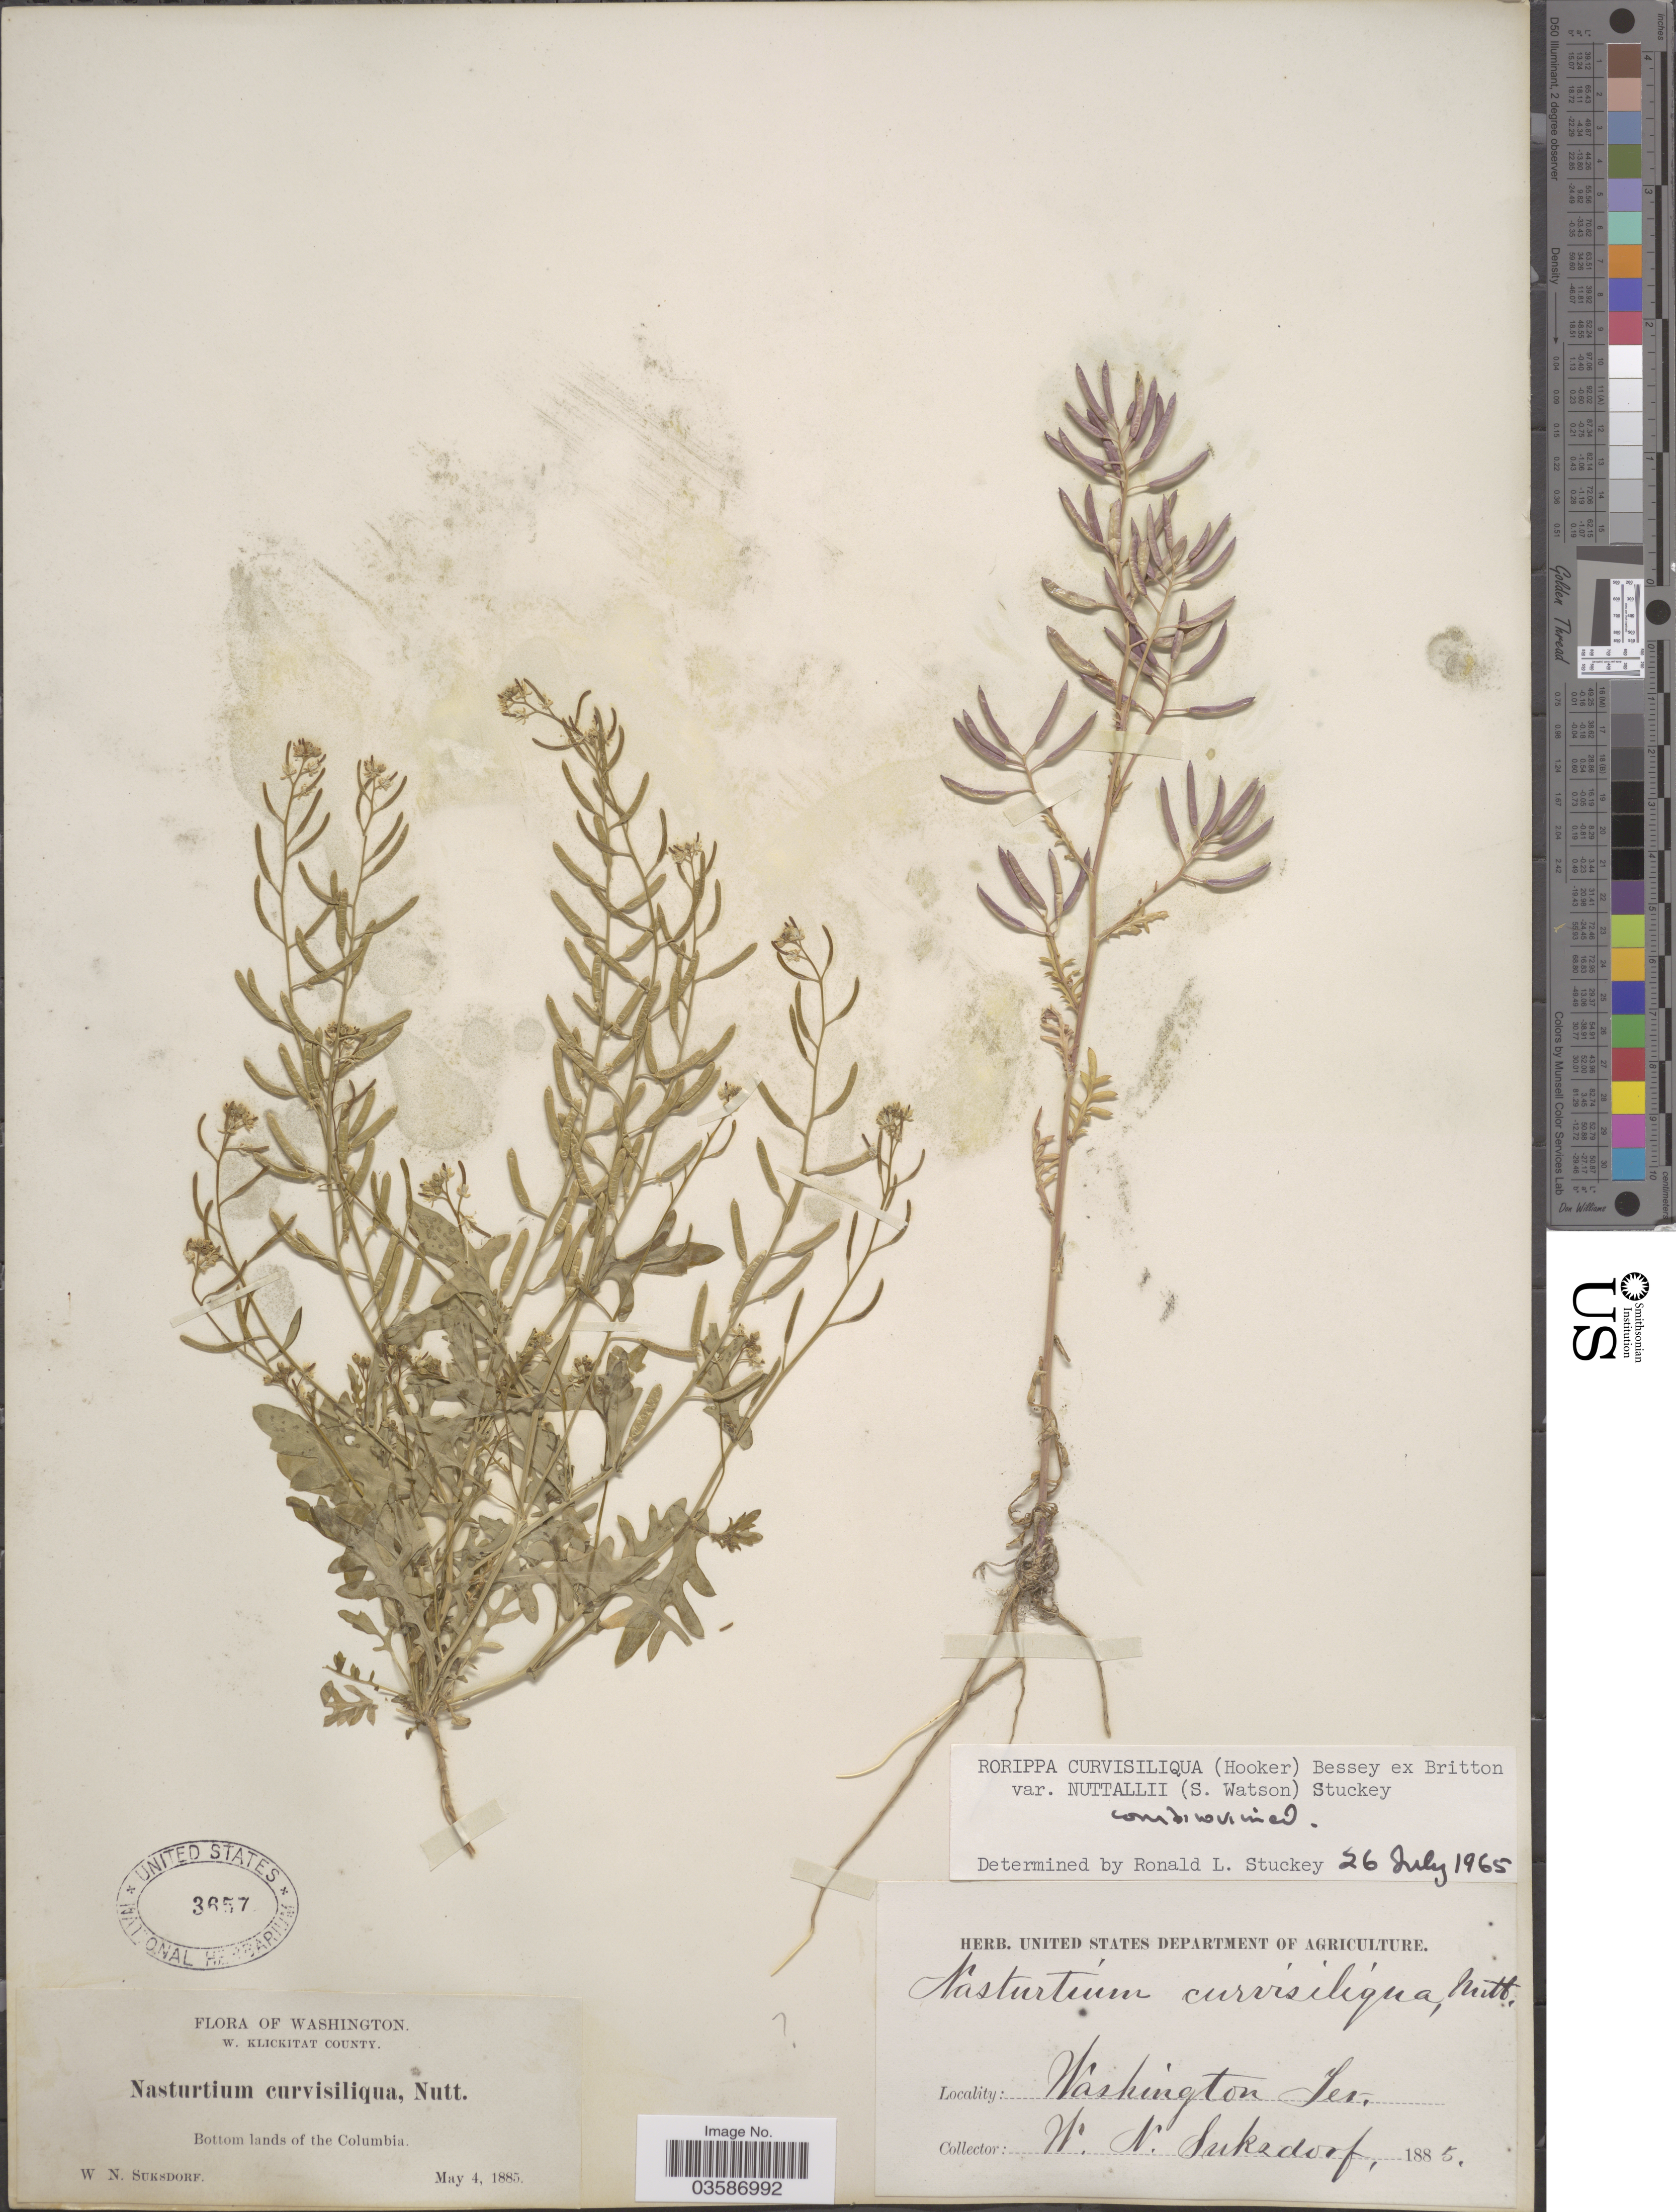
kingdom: Plantae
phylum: Tracheophyta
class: Magnoliopsida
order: Brassicales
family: Brassicaceae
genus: Rorippa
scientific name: Rorippa curvisiliqua var. nuttallii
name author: (S. Watson) Stuckey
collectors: W. N. Suksdorf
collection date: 1885-05-04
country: United States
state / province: Washington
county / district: Klickitat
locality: W. Klickitat County. Bottom lands of the Columbia.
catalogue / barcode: US 3657